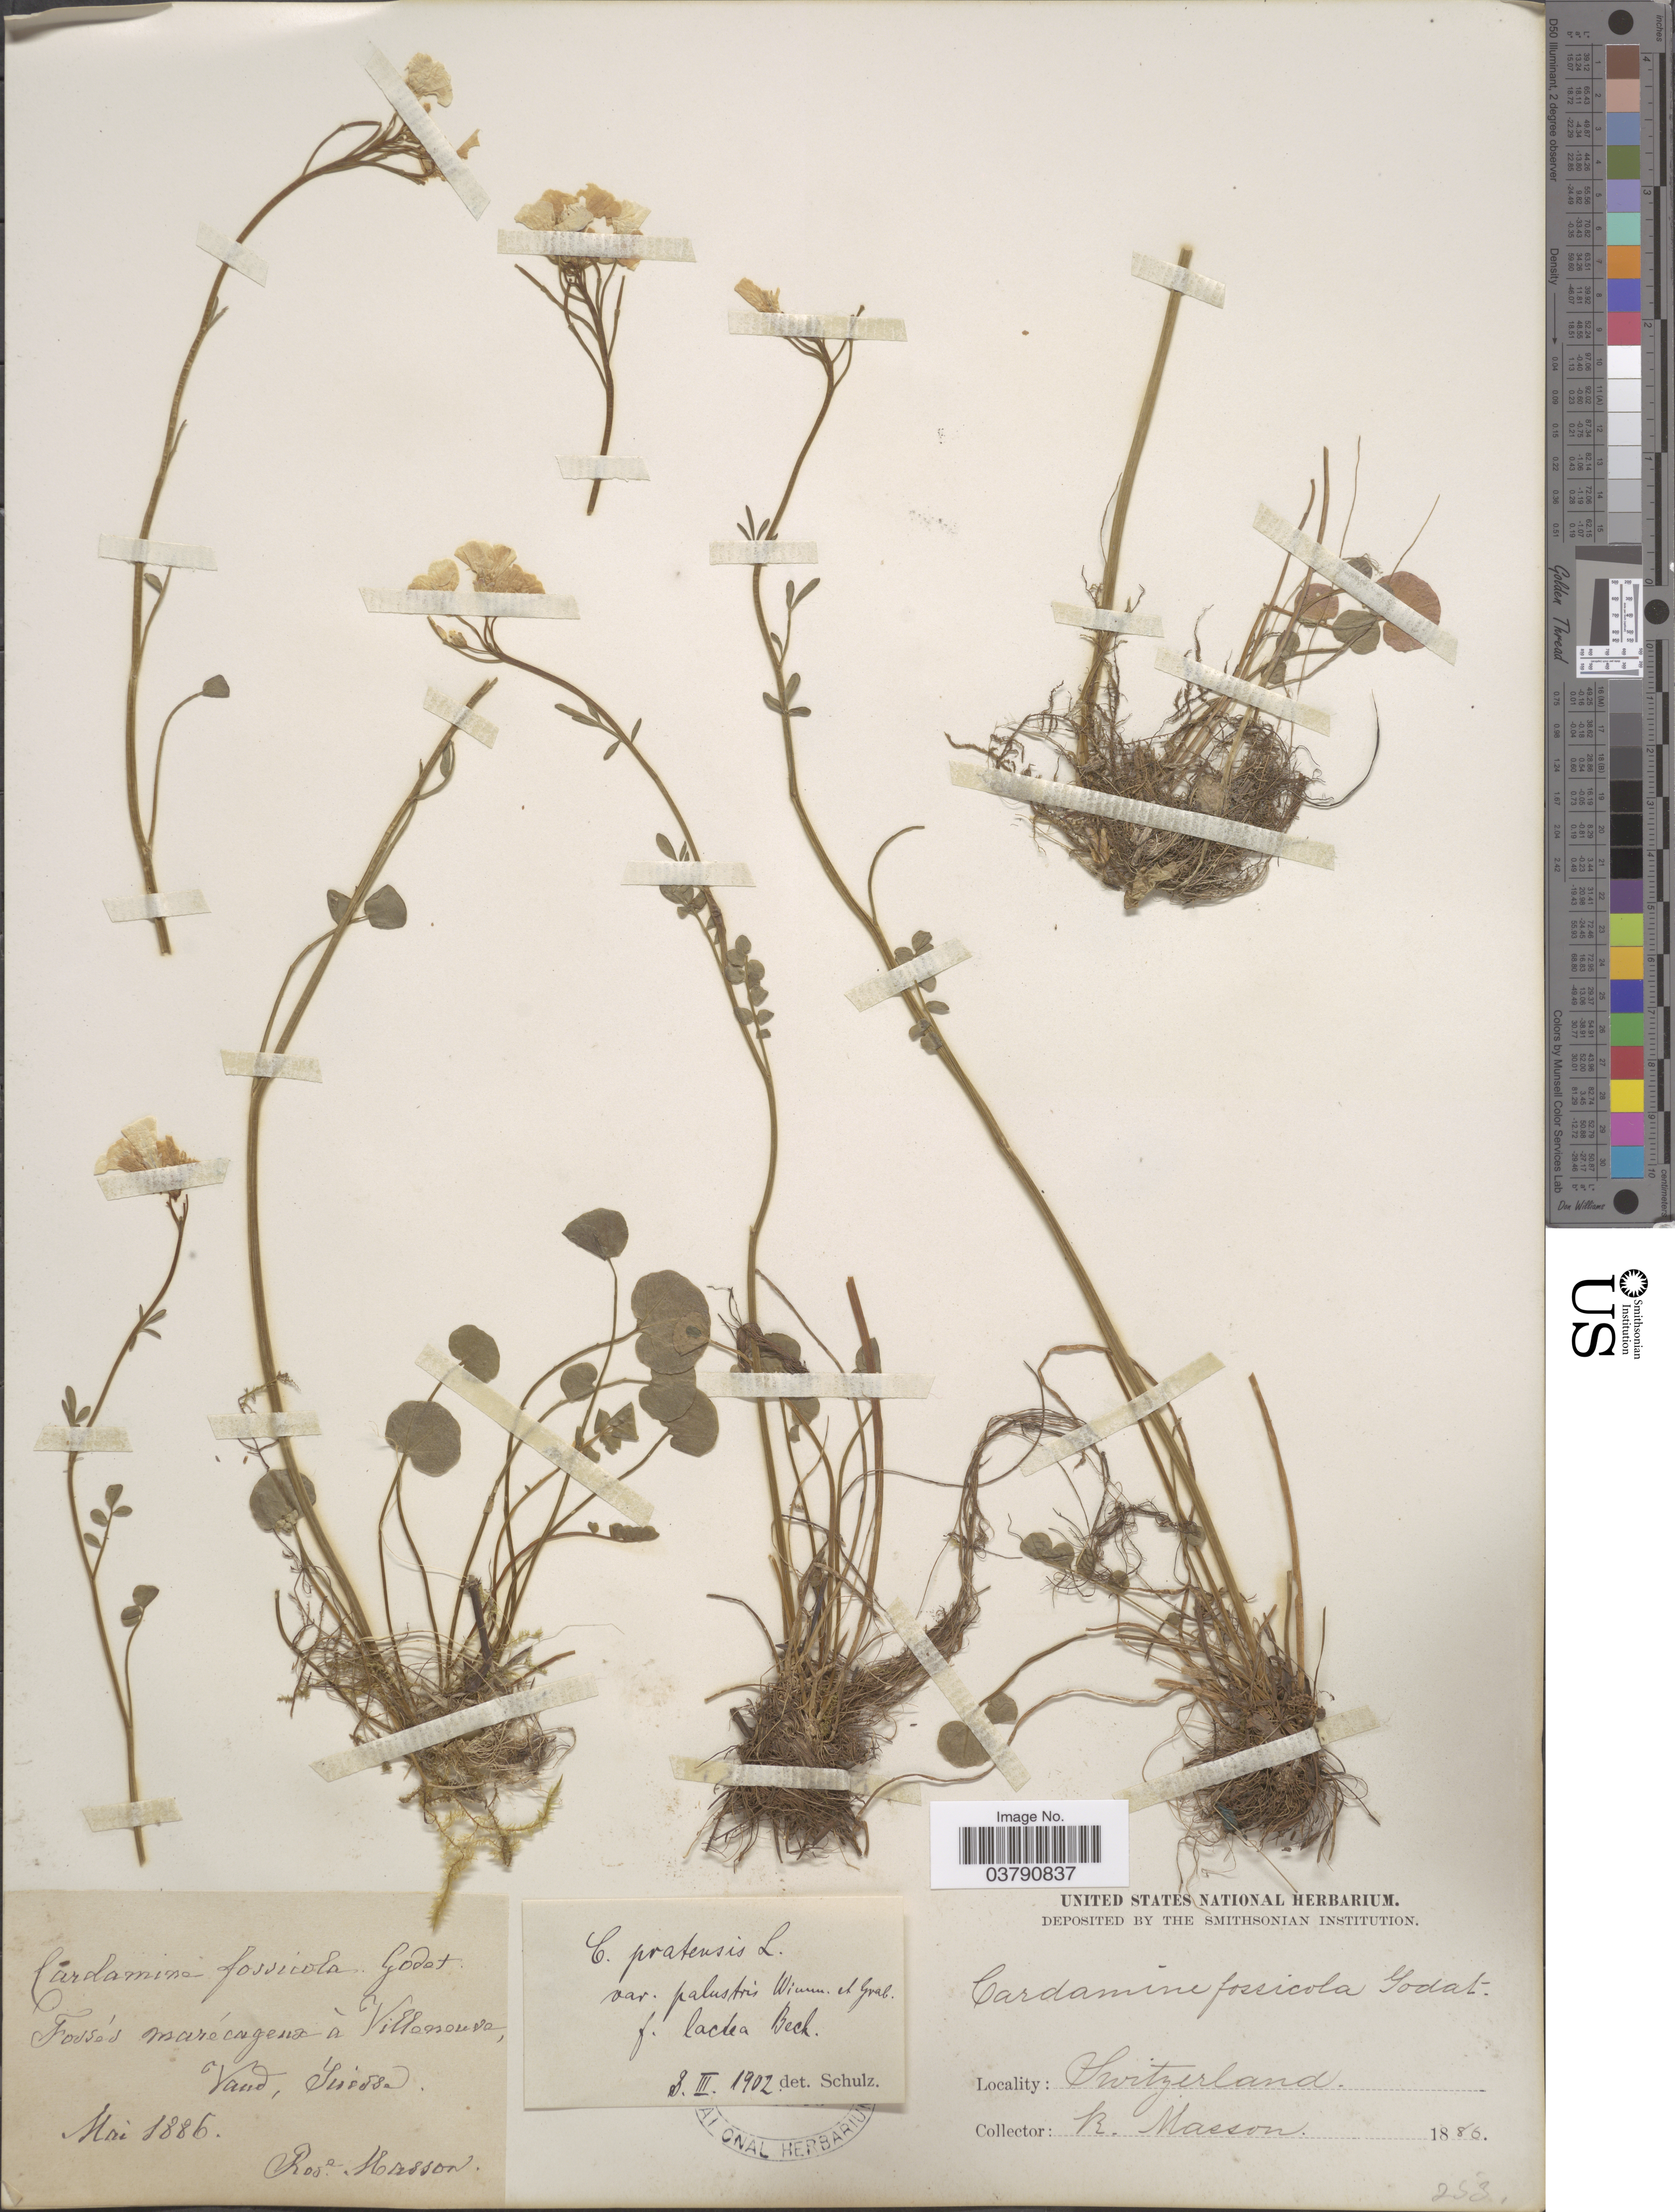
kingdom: Plantae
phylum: Tracheophyta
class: Magnoliopsida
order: Brassicales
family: Brassicaceae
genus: Cardamine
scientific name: Cardamine pratensis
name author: L.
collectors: R. Masson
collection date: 1886-05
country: Switzerland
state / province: Vaud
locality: Fosses marécageux à Villeneuve, Vaud, Suisse.